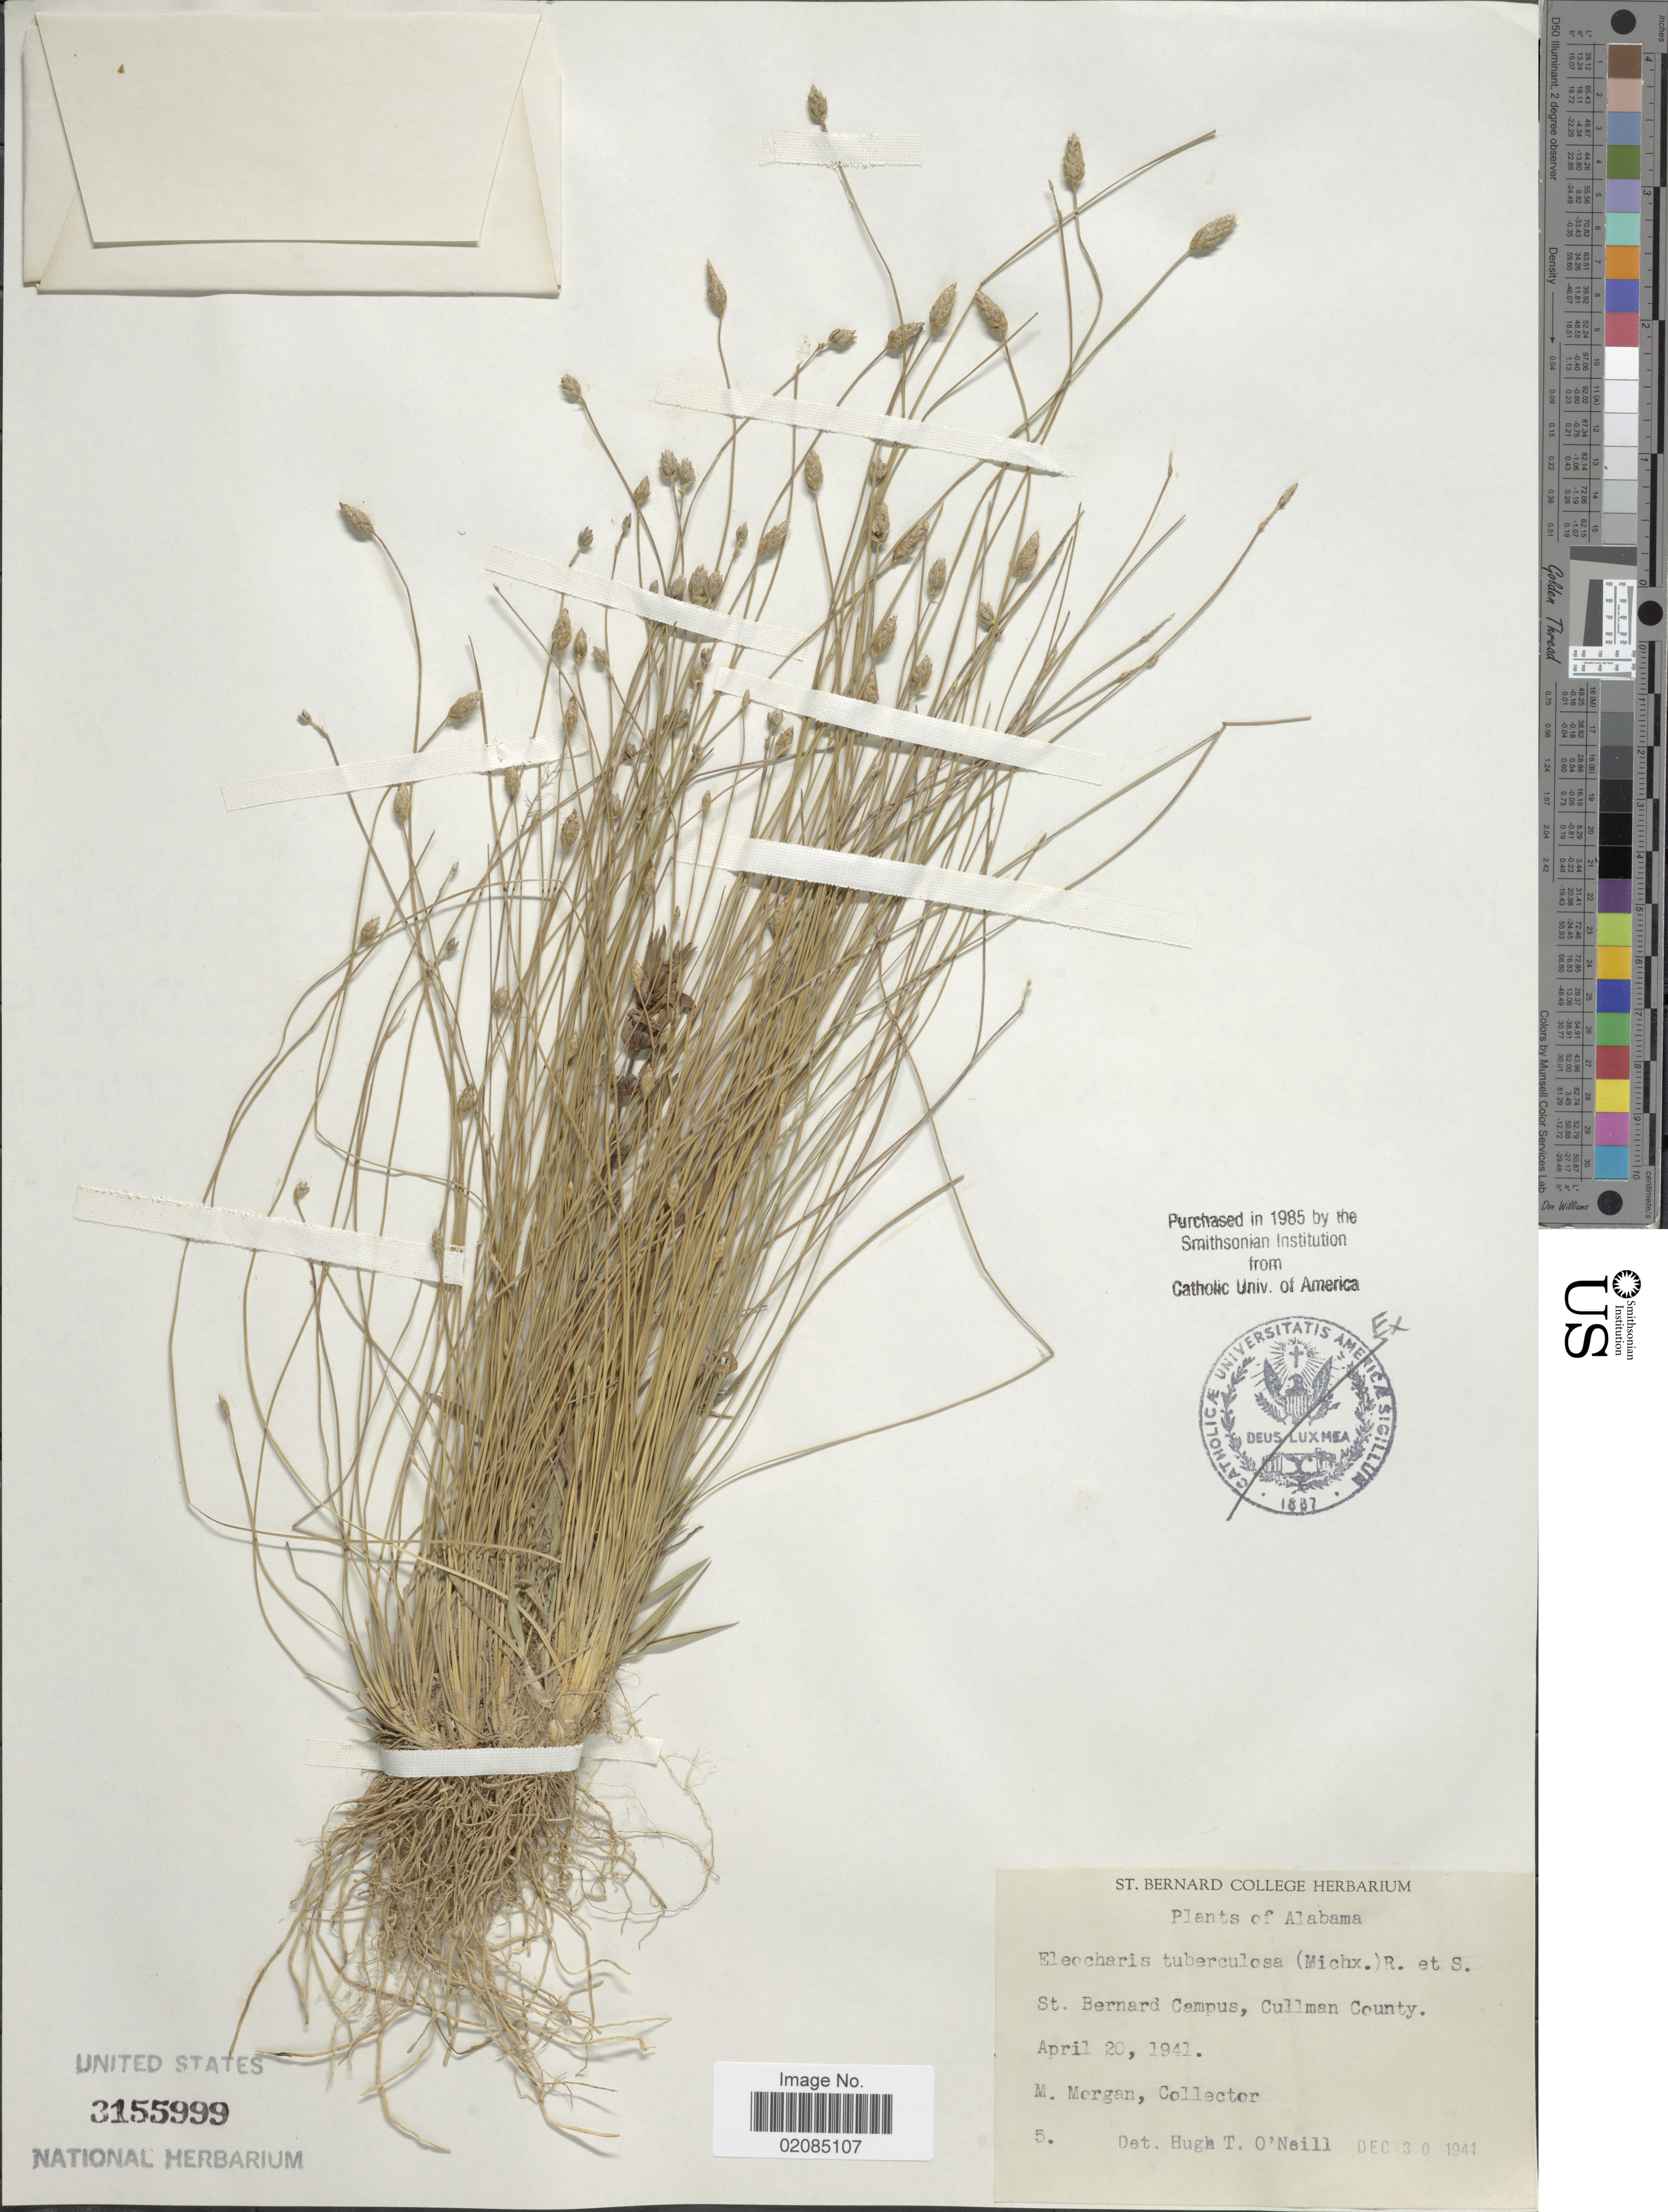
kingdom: Plantae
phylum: Tracheophyta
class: Liliopsida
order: Poales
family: Cyperaceae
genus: Eleocharis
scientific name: Eleocharis tuberculosa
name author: (Michx.) Roem. & Schult.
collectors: M. Morgan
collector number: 5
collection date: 1941-04-20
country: United States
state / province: Alabama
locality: St. Bernard Campus, Cullman County.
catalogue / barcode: US 3155999